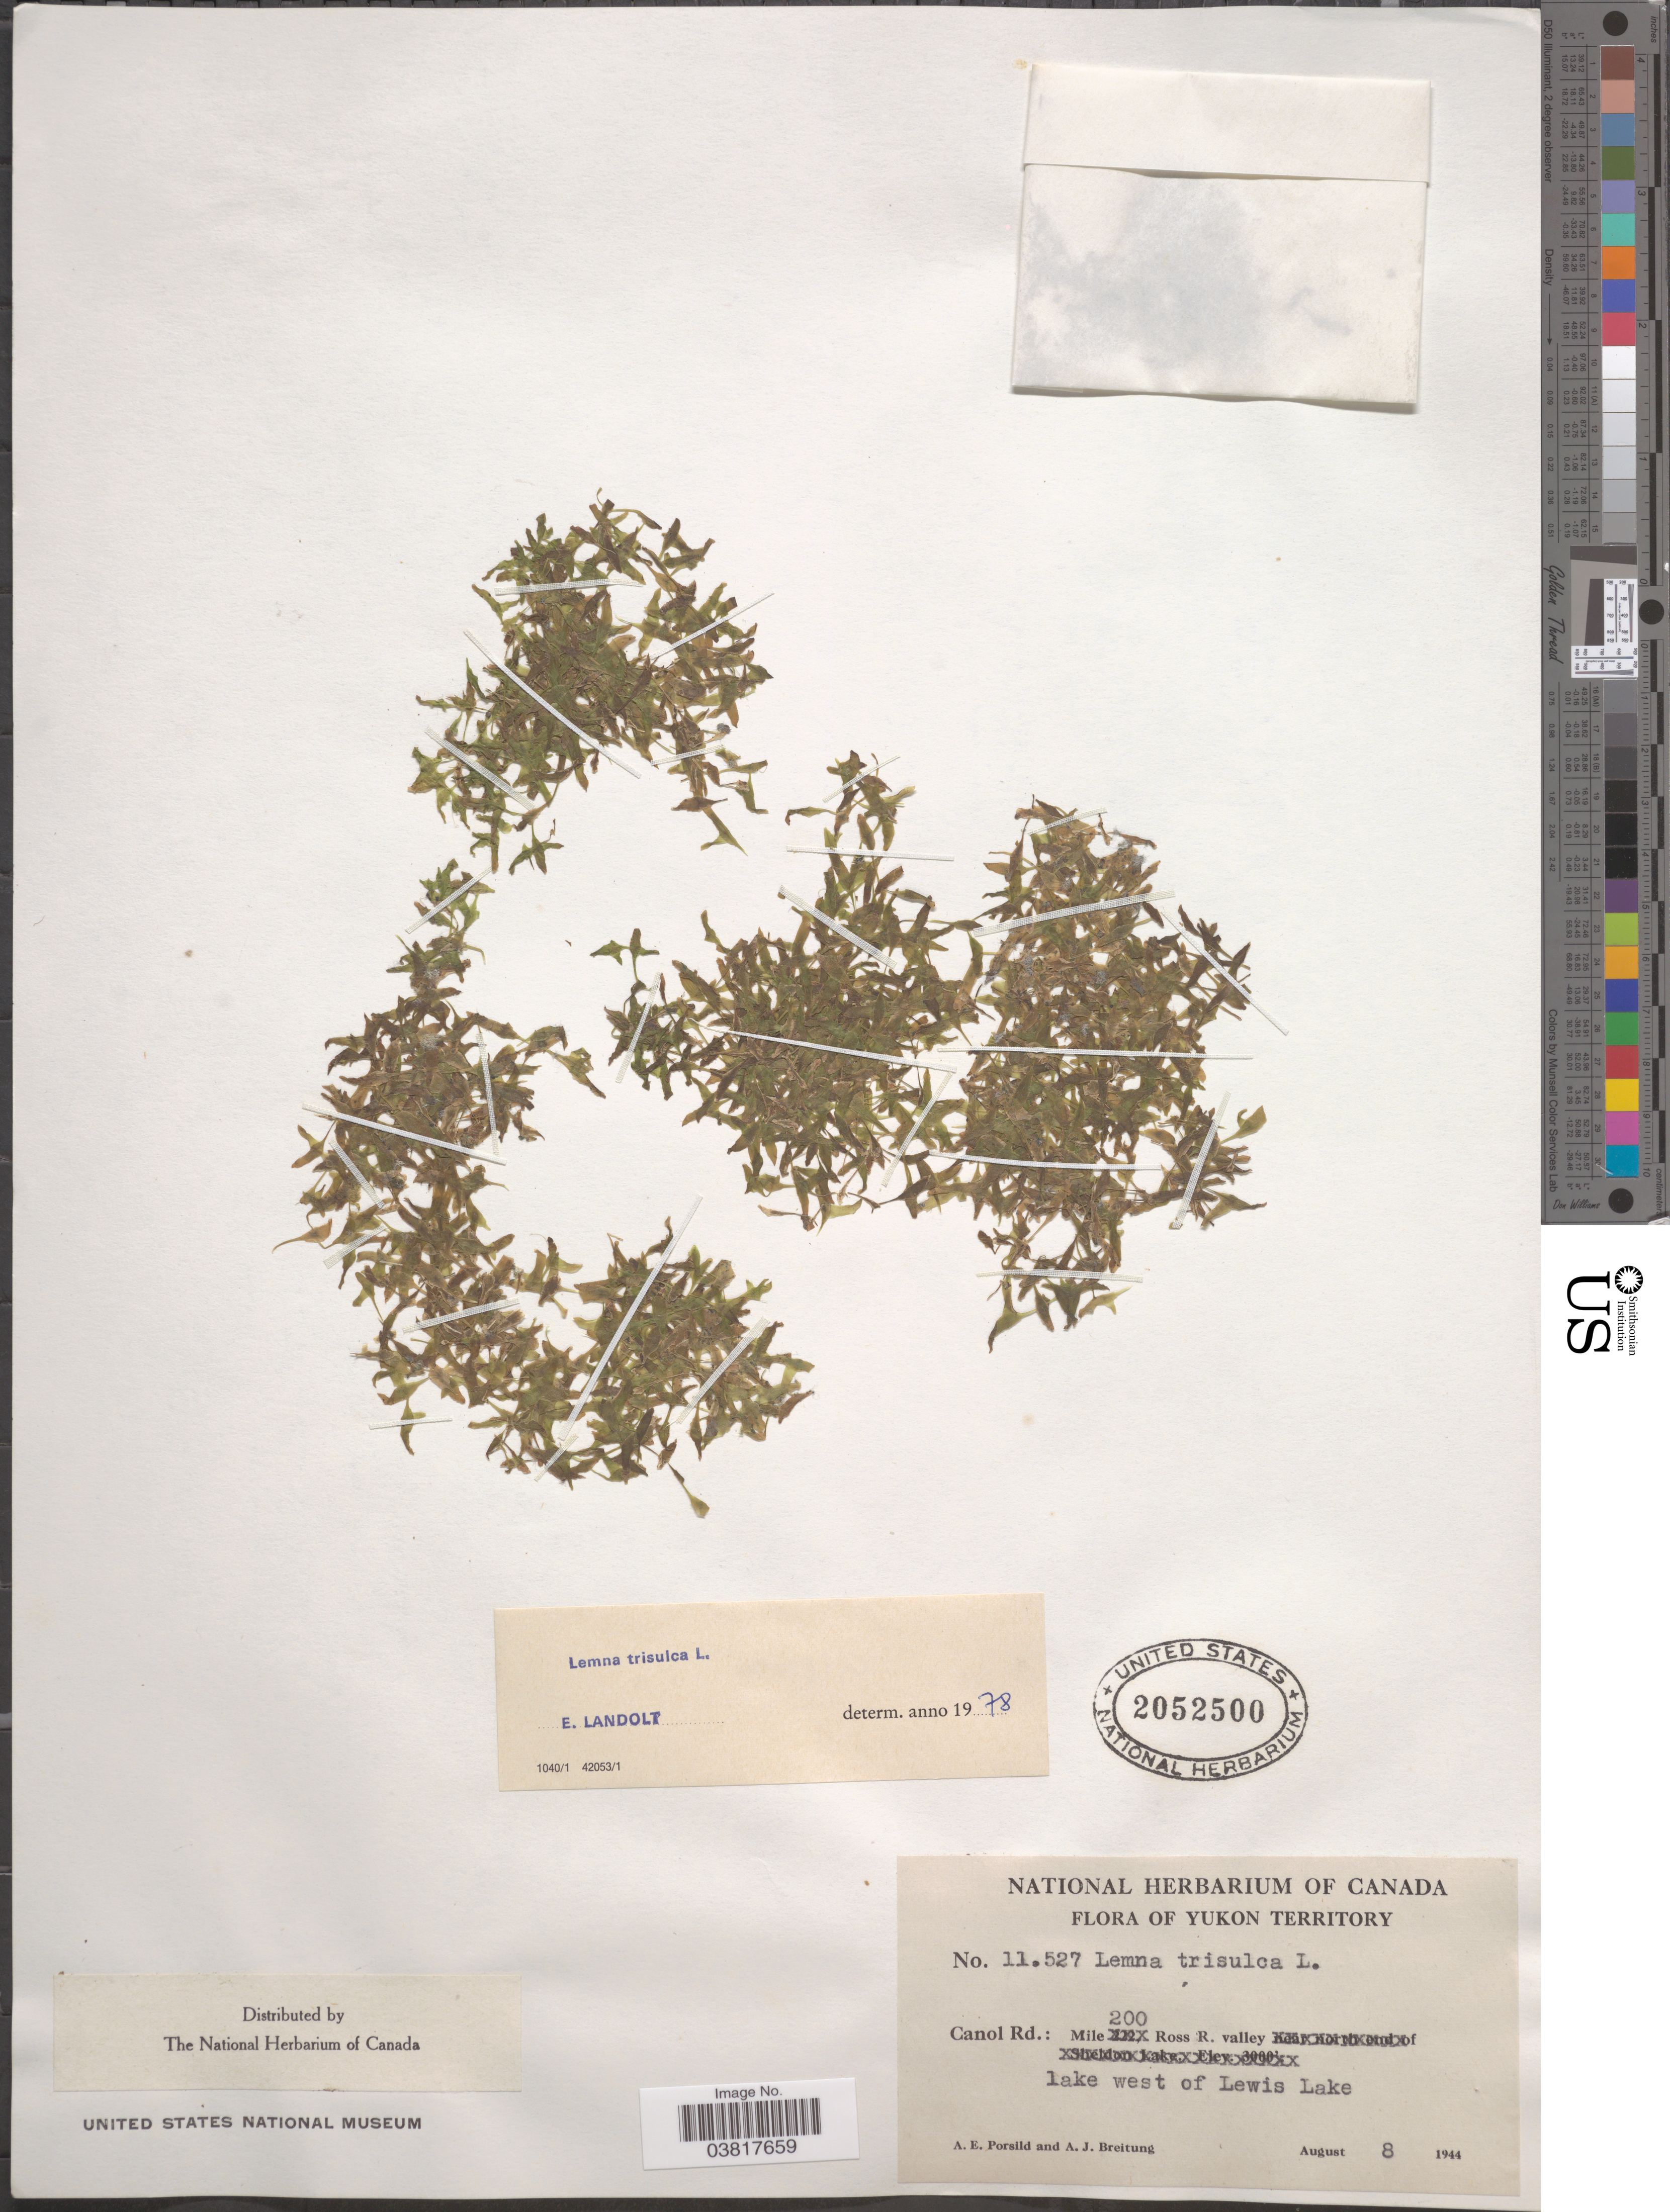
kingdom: Plantae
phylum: Tracheophyta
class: Liliopsida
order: Alismatales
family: Araceae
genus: Lemna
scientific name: Lemna trisulca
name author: L.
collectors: A. E. Porsild & A. Breitung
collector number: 11527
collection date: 1944-08-08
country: Canada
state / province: Yukon Territory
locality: Canol Rd.: Mile 200 Ross R. valley. Lake west of Lewis Lake.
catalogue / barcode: US 2052500